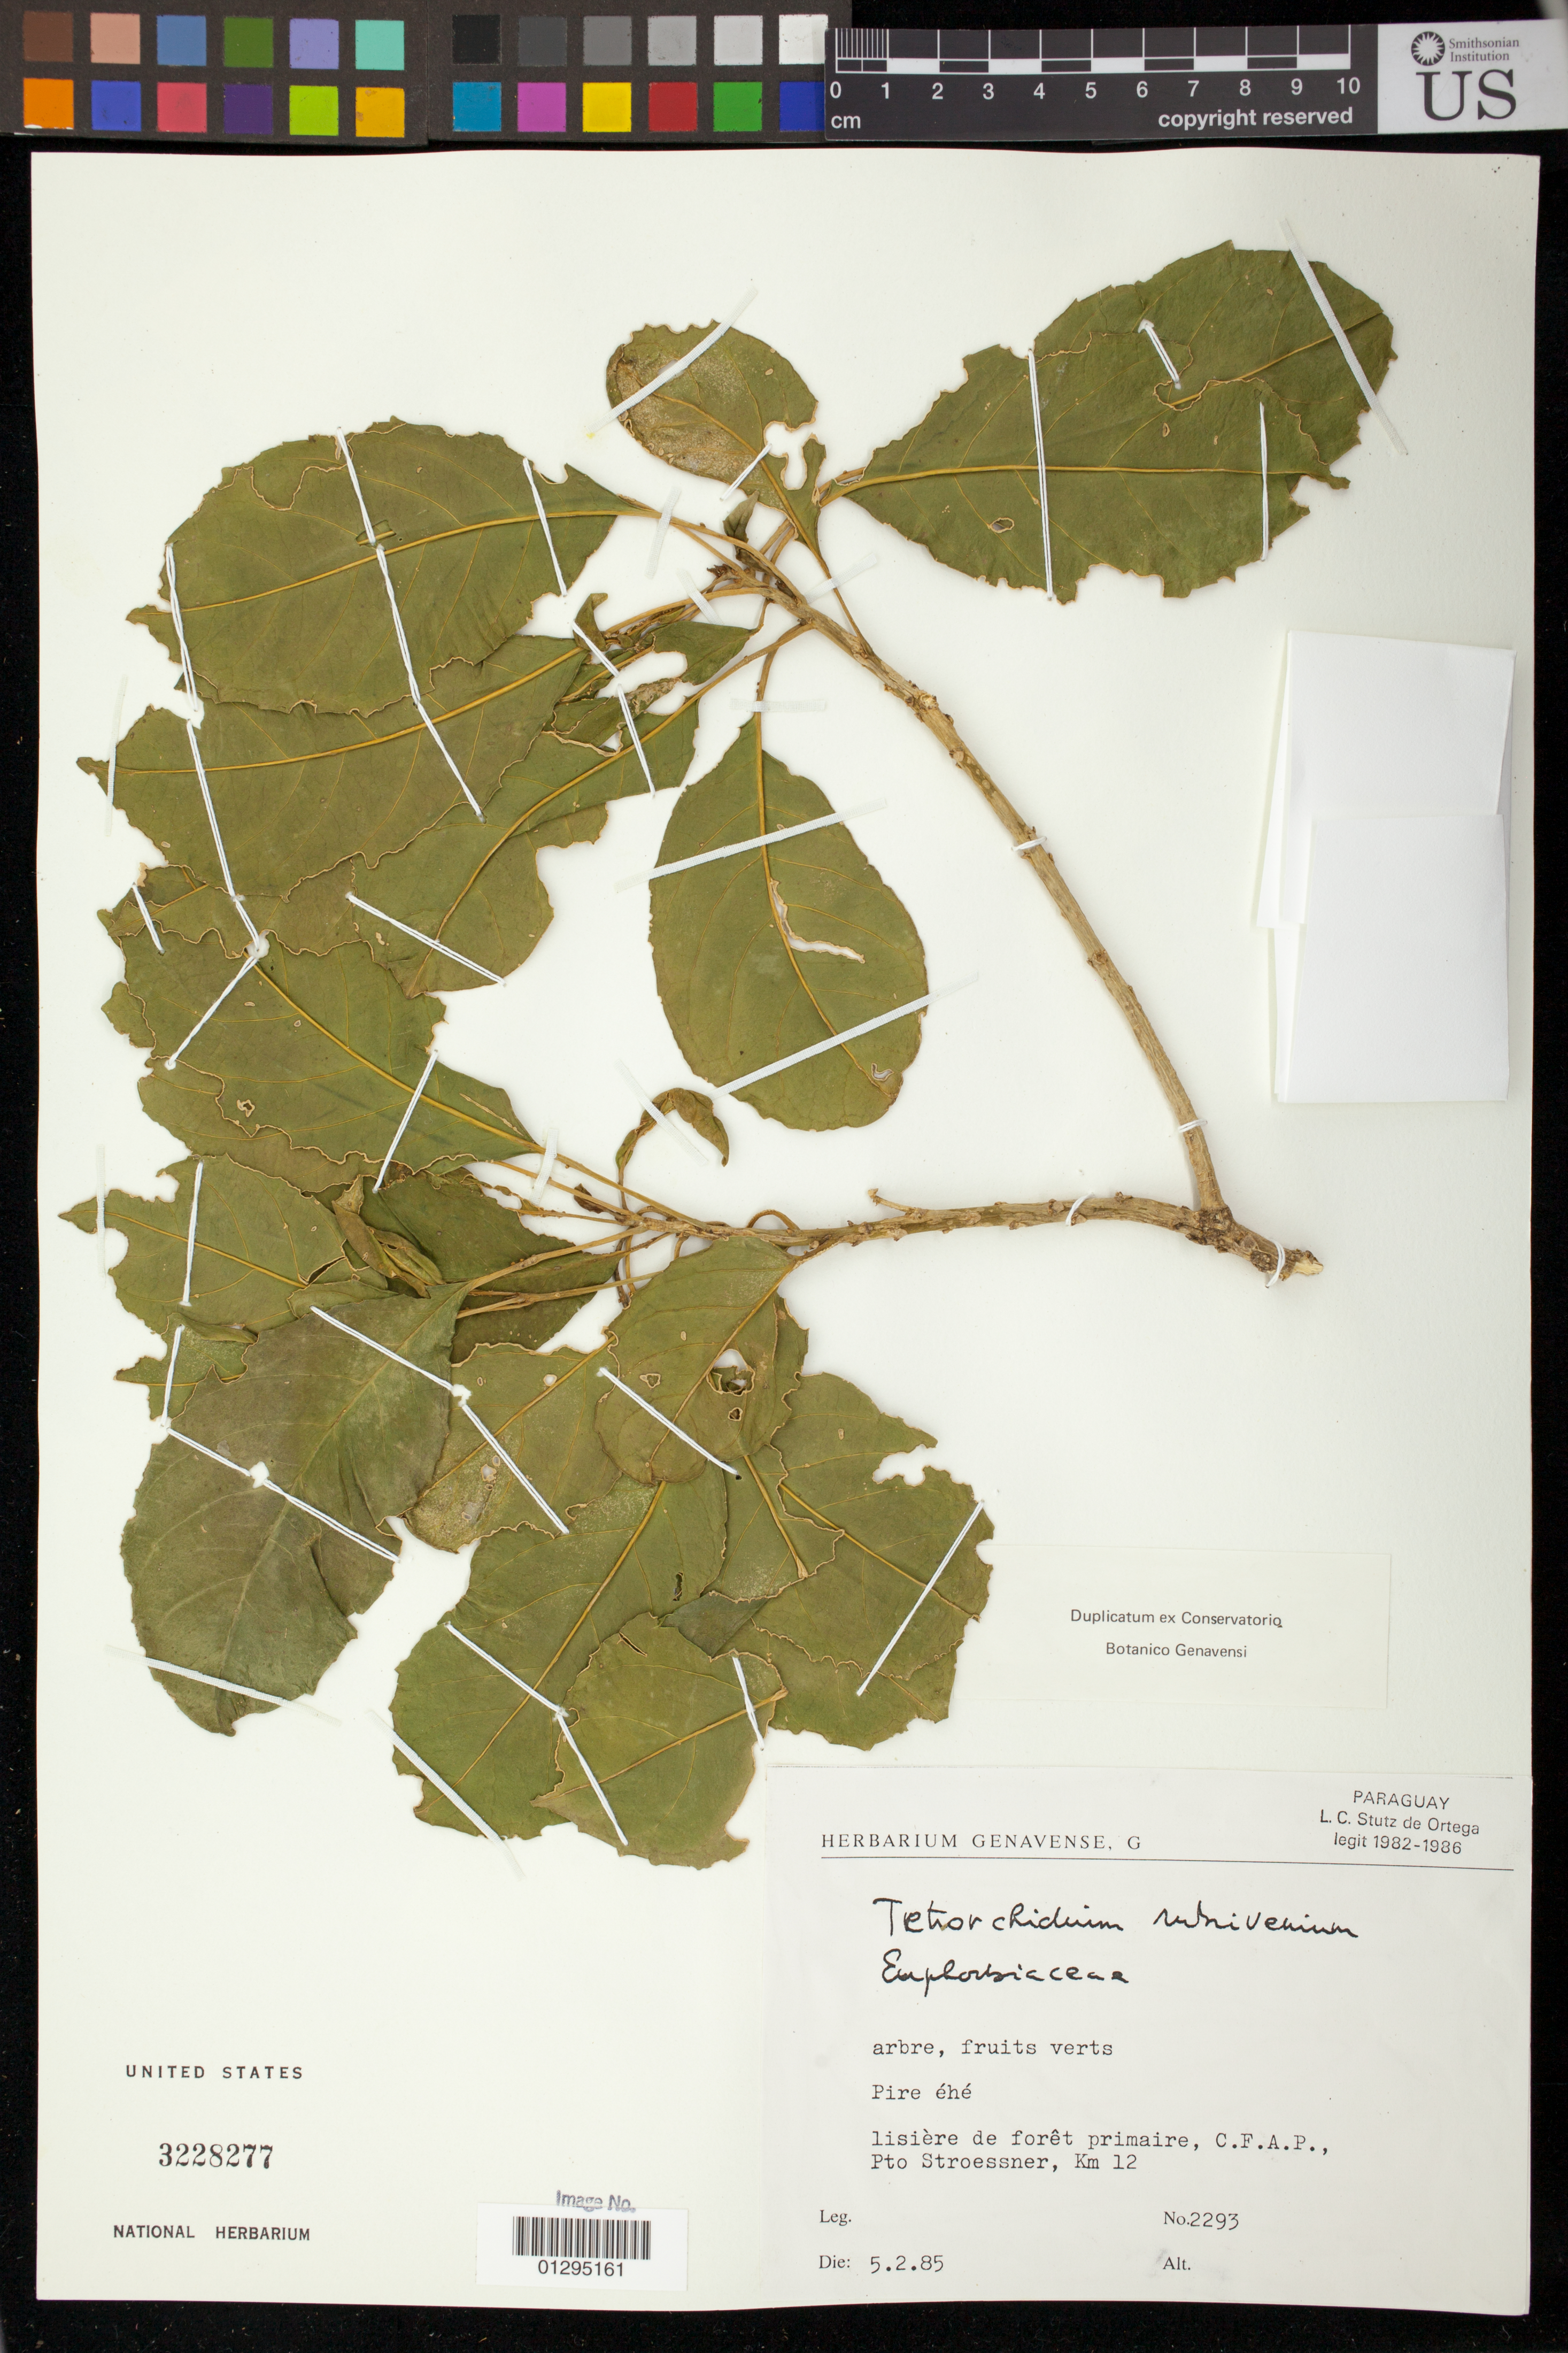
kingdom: Plantae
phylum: Tracheophyta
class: Magnoliopsida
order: Malpighiales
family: Euphorbiaceae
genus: Tetrorchidium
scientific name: Tetrorchidium rubrivenium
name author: Poepp.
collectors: L. C. Stutz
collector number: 2293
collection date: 1985-02-05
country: Paraguay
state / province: Alto Parana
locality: C.F.A.P., Pto Stroessner, Km 12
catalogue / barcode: US 3228277